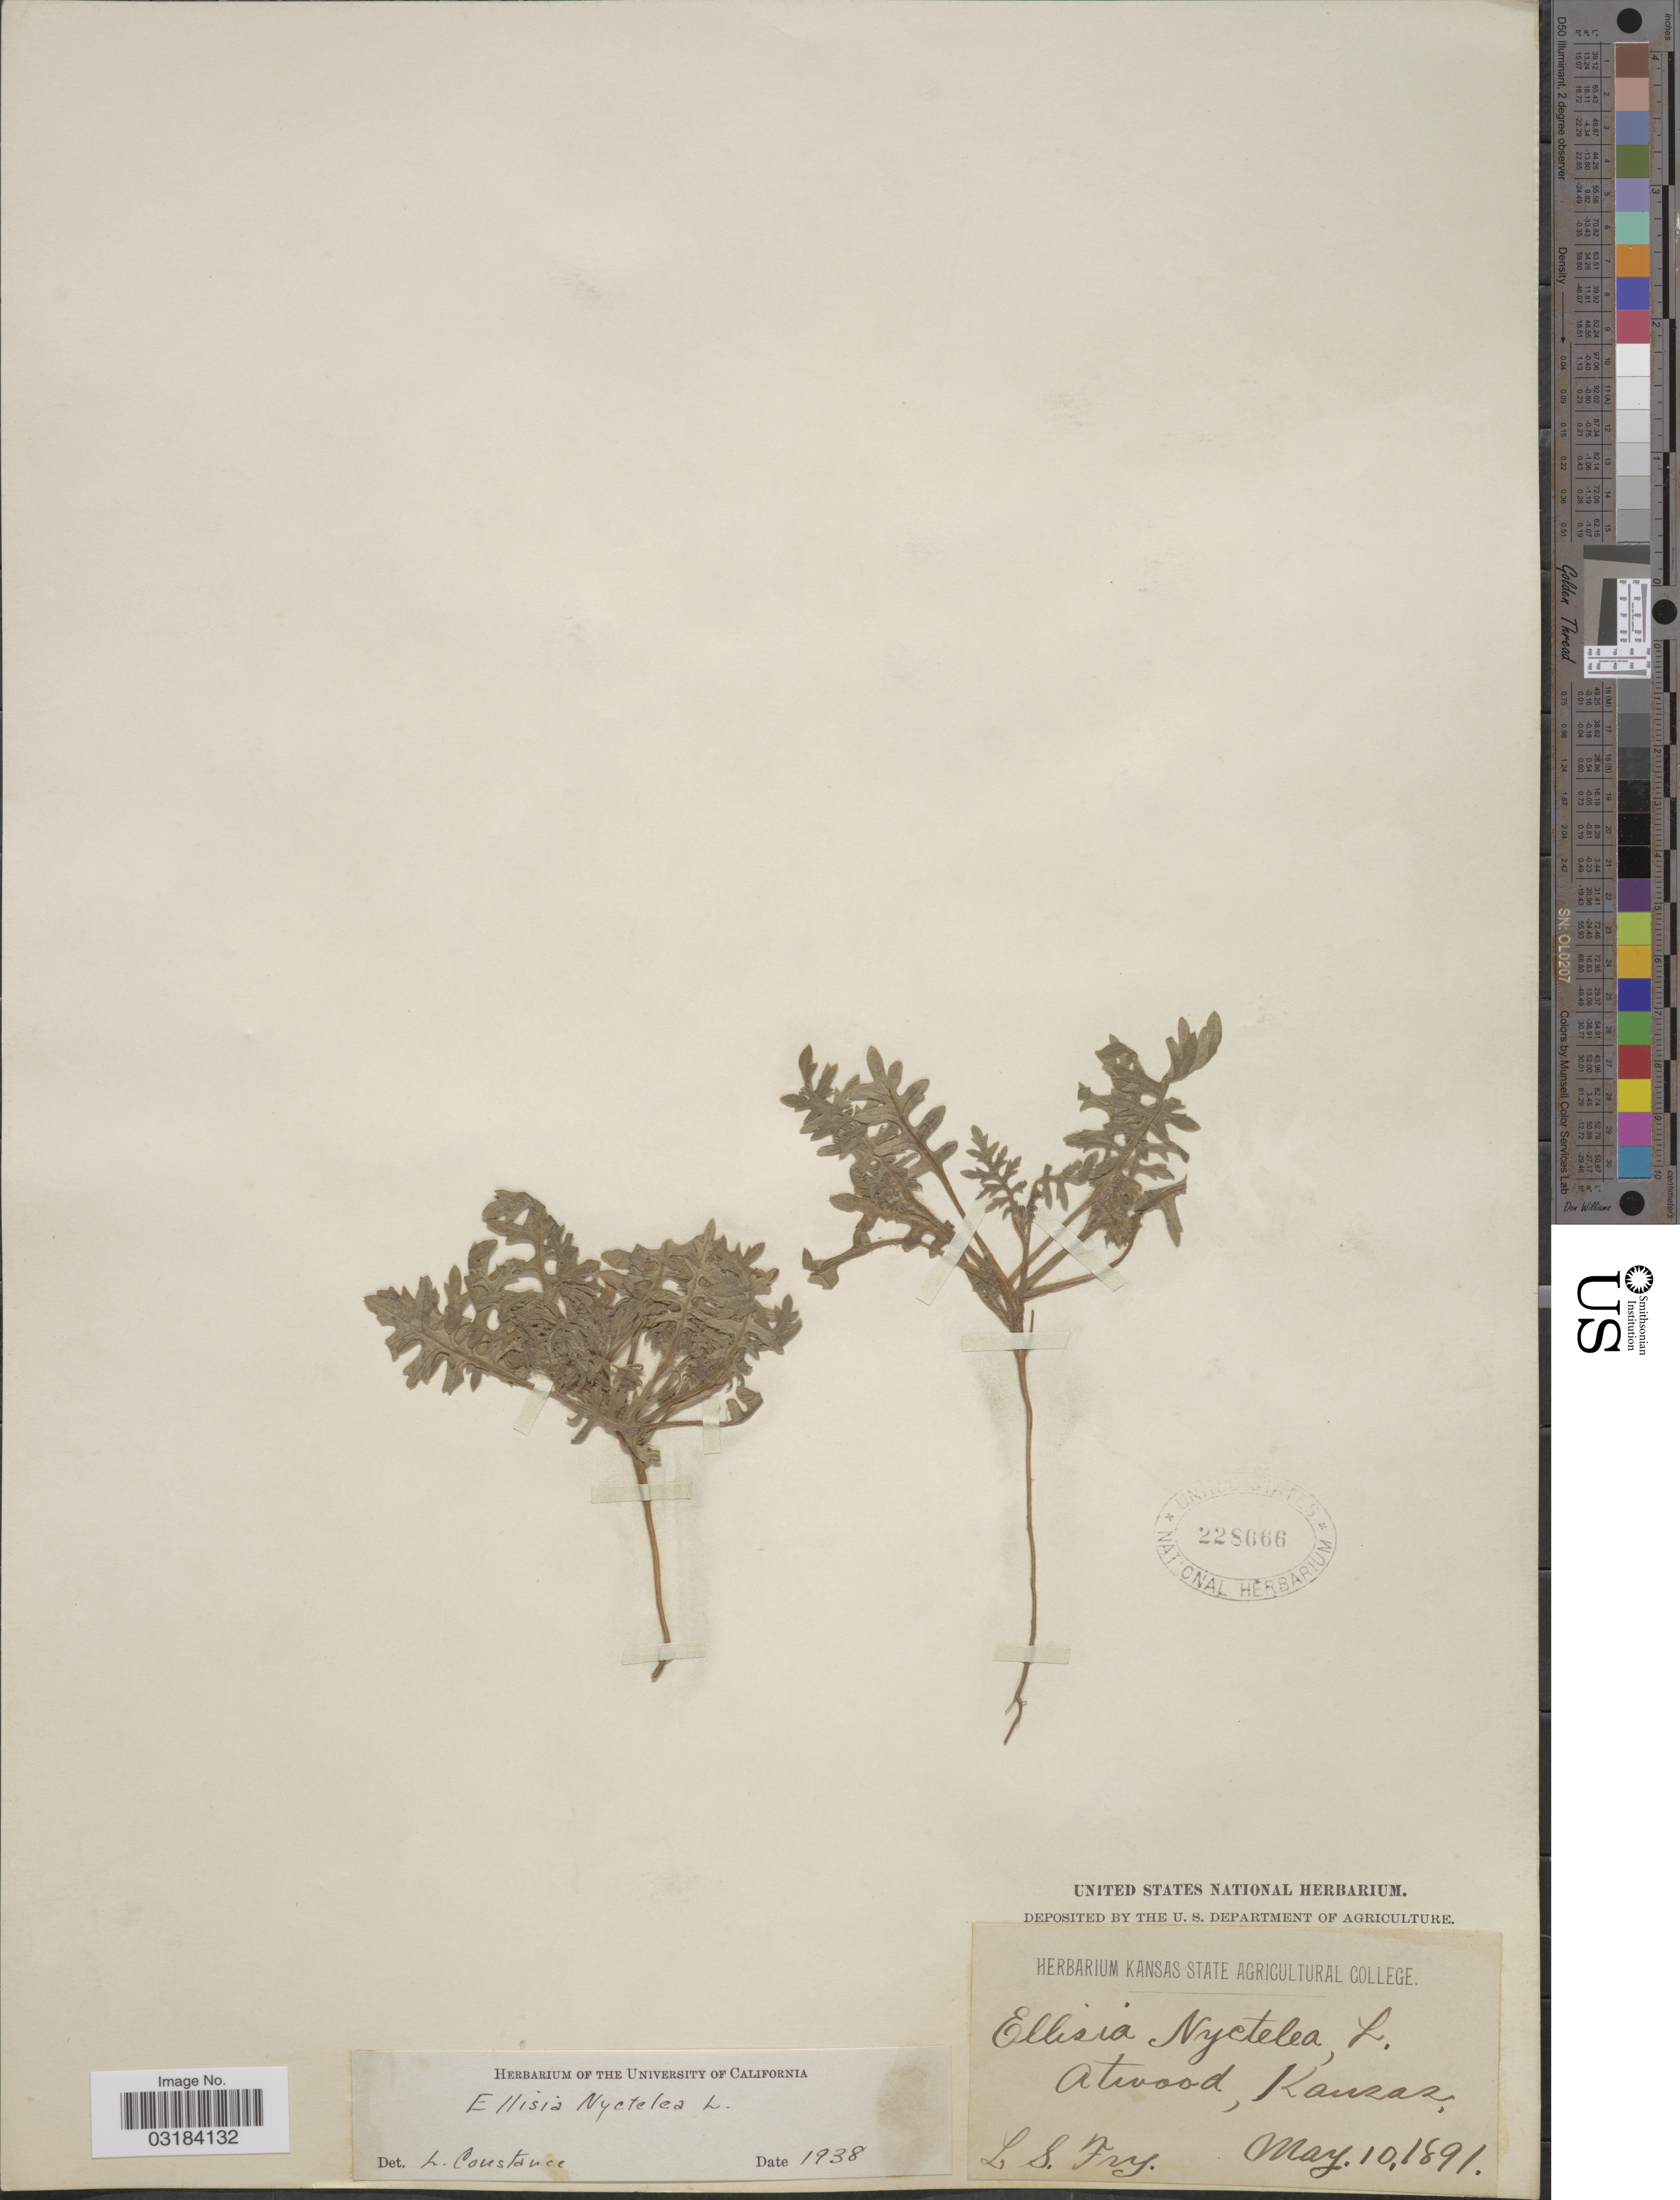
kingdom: Plantae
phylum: Tracheophyta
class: Magnoliopsida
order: Boraginales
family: Hydrophyllaceae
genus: Ellisia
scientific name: Ellisia nyctelea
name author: L.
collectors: L. Fry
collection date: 1891-05-10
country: United States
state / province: Kansas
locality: Atwood.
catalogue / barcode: US 228666